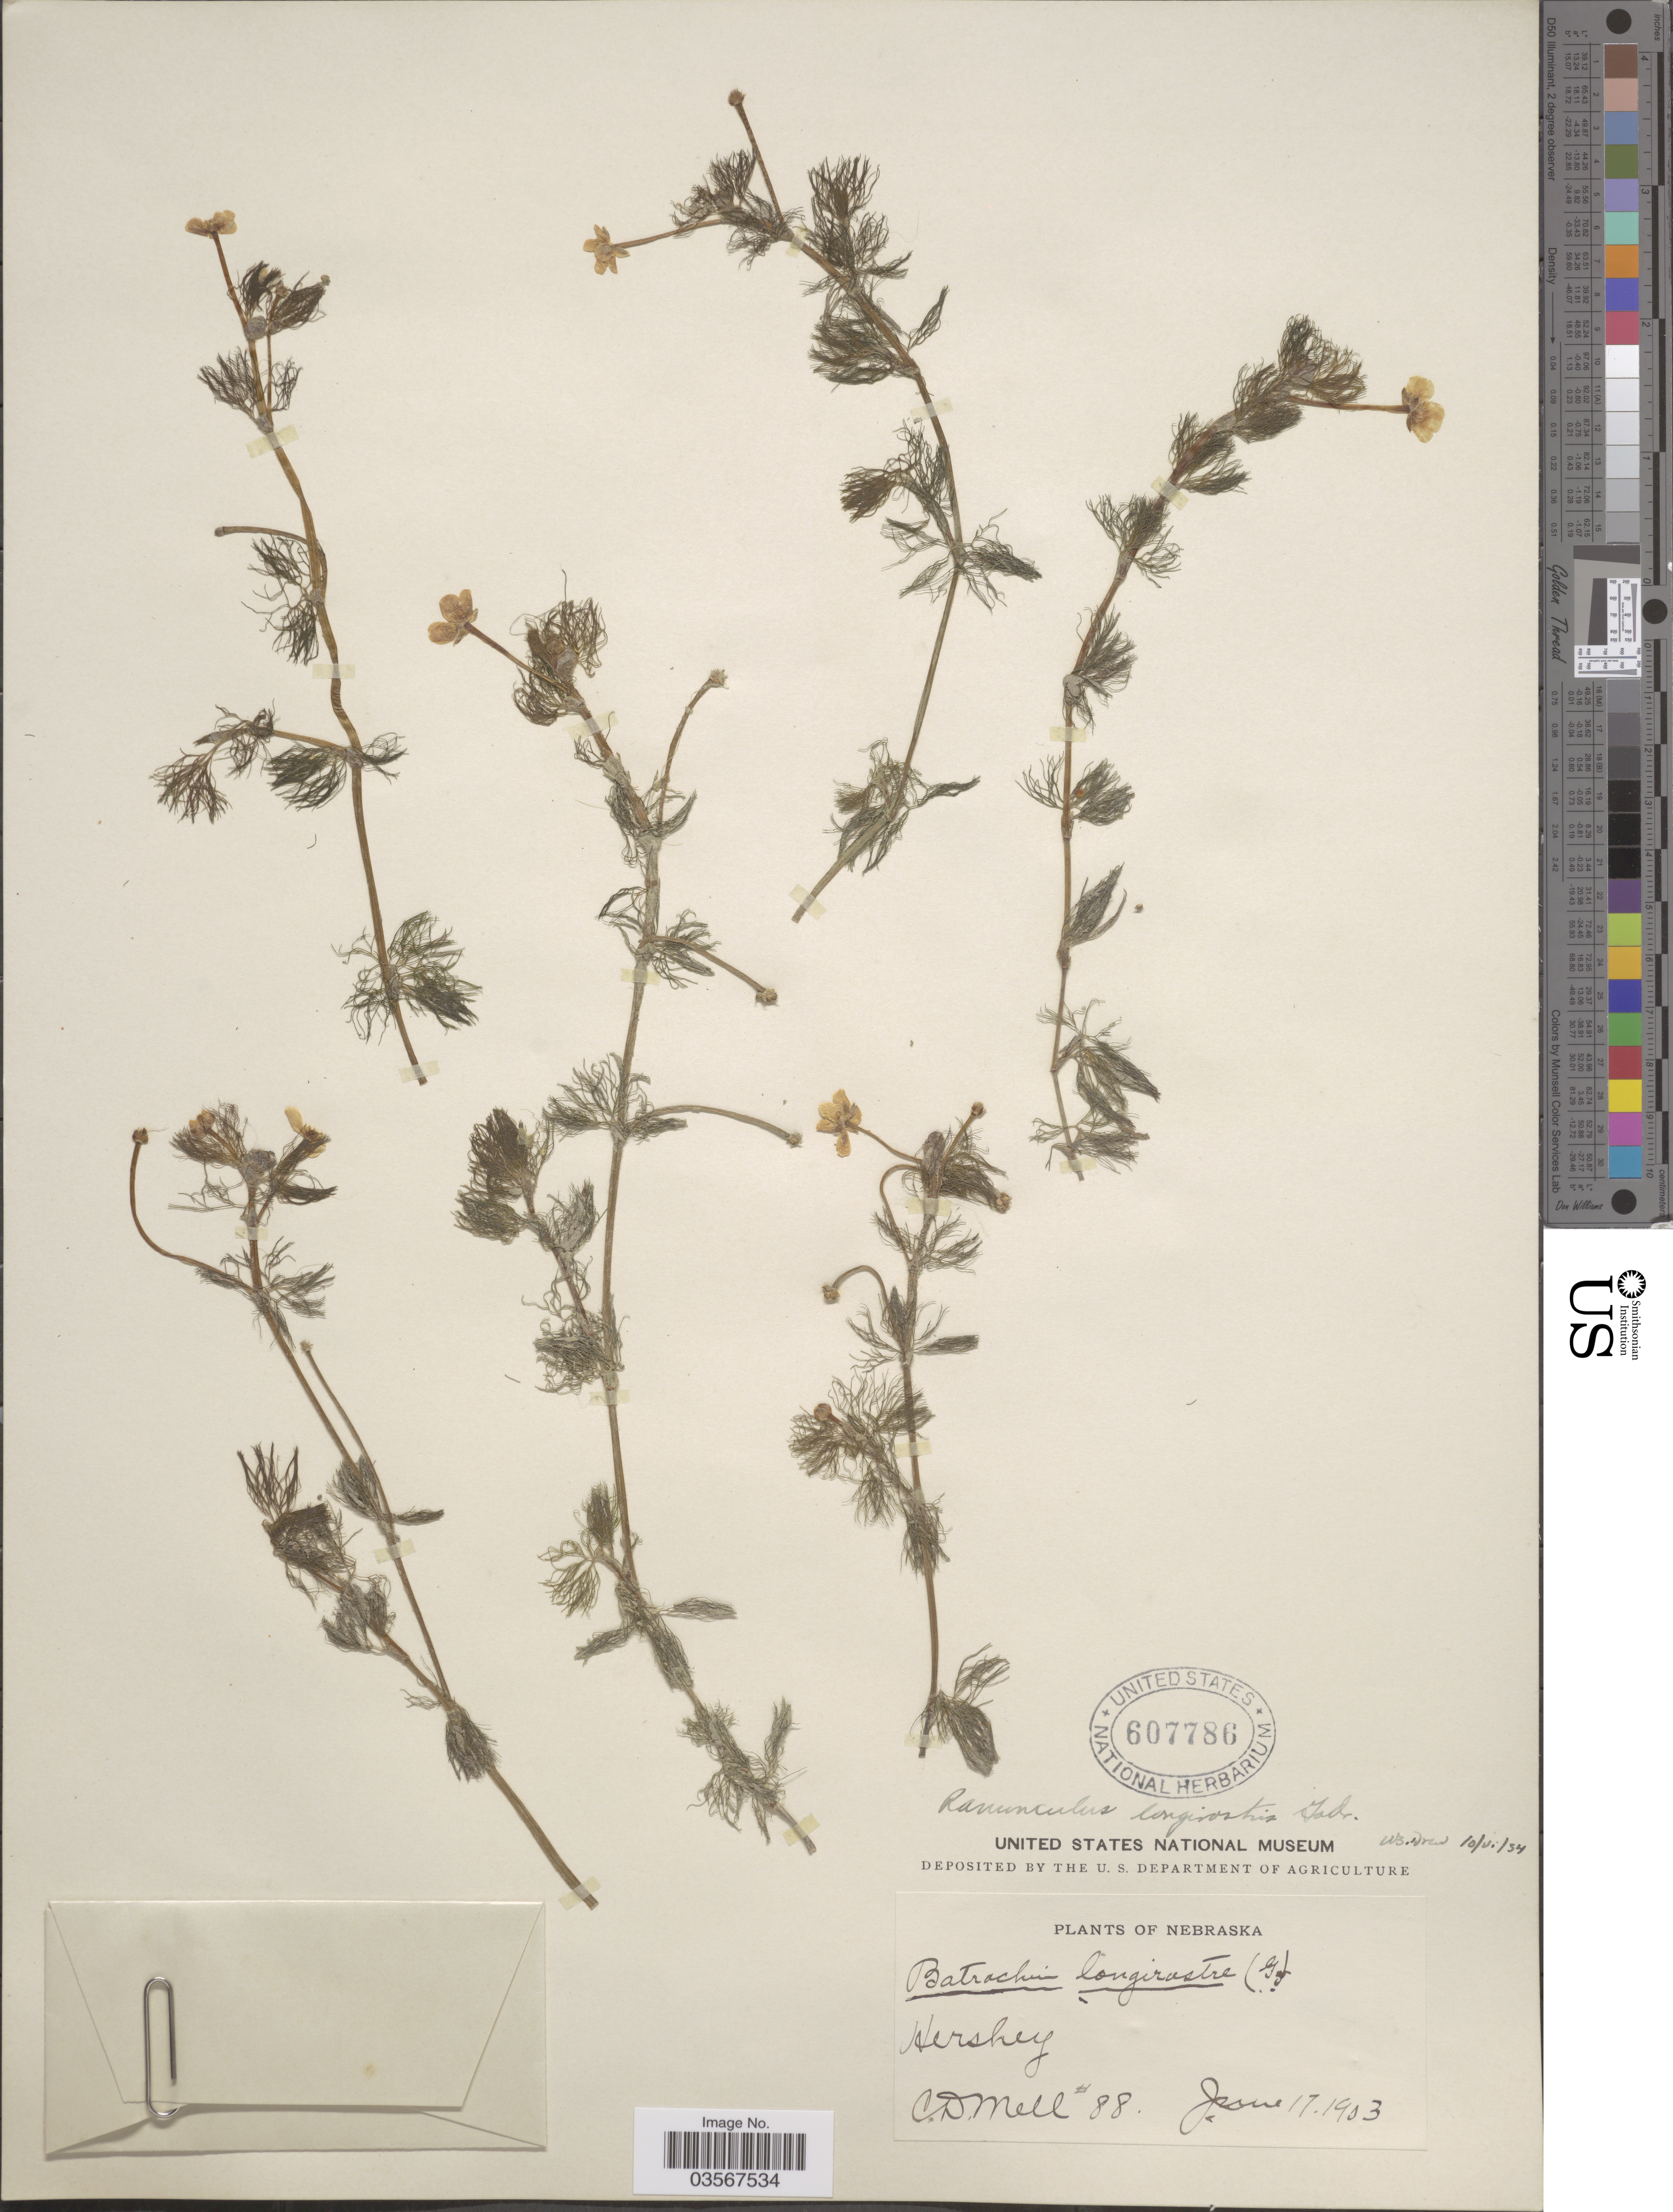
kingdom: Plantae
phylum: Tracheophyta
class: Magnoliopsida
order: Ranunculales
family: Ranunculaceae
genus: Ranunculus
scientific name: Ranunculus longirostris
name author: Godr.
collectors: C. D. Mell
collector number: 88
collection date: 1903-06-17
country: United States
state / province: Nebraska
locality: Hershey.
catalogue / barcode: US 607786